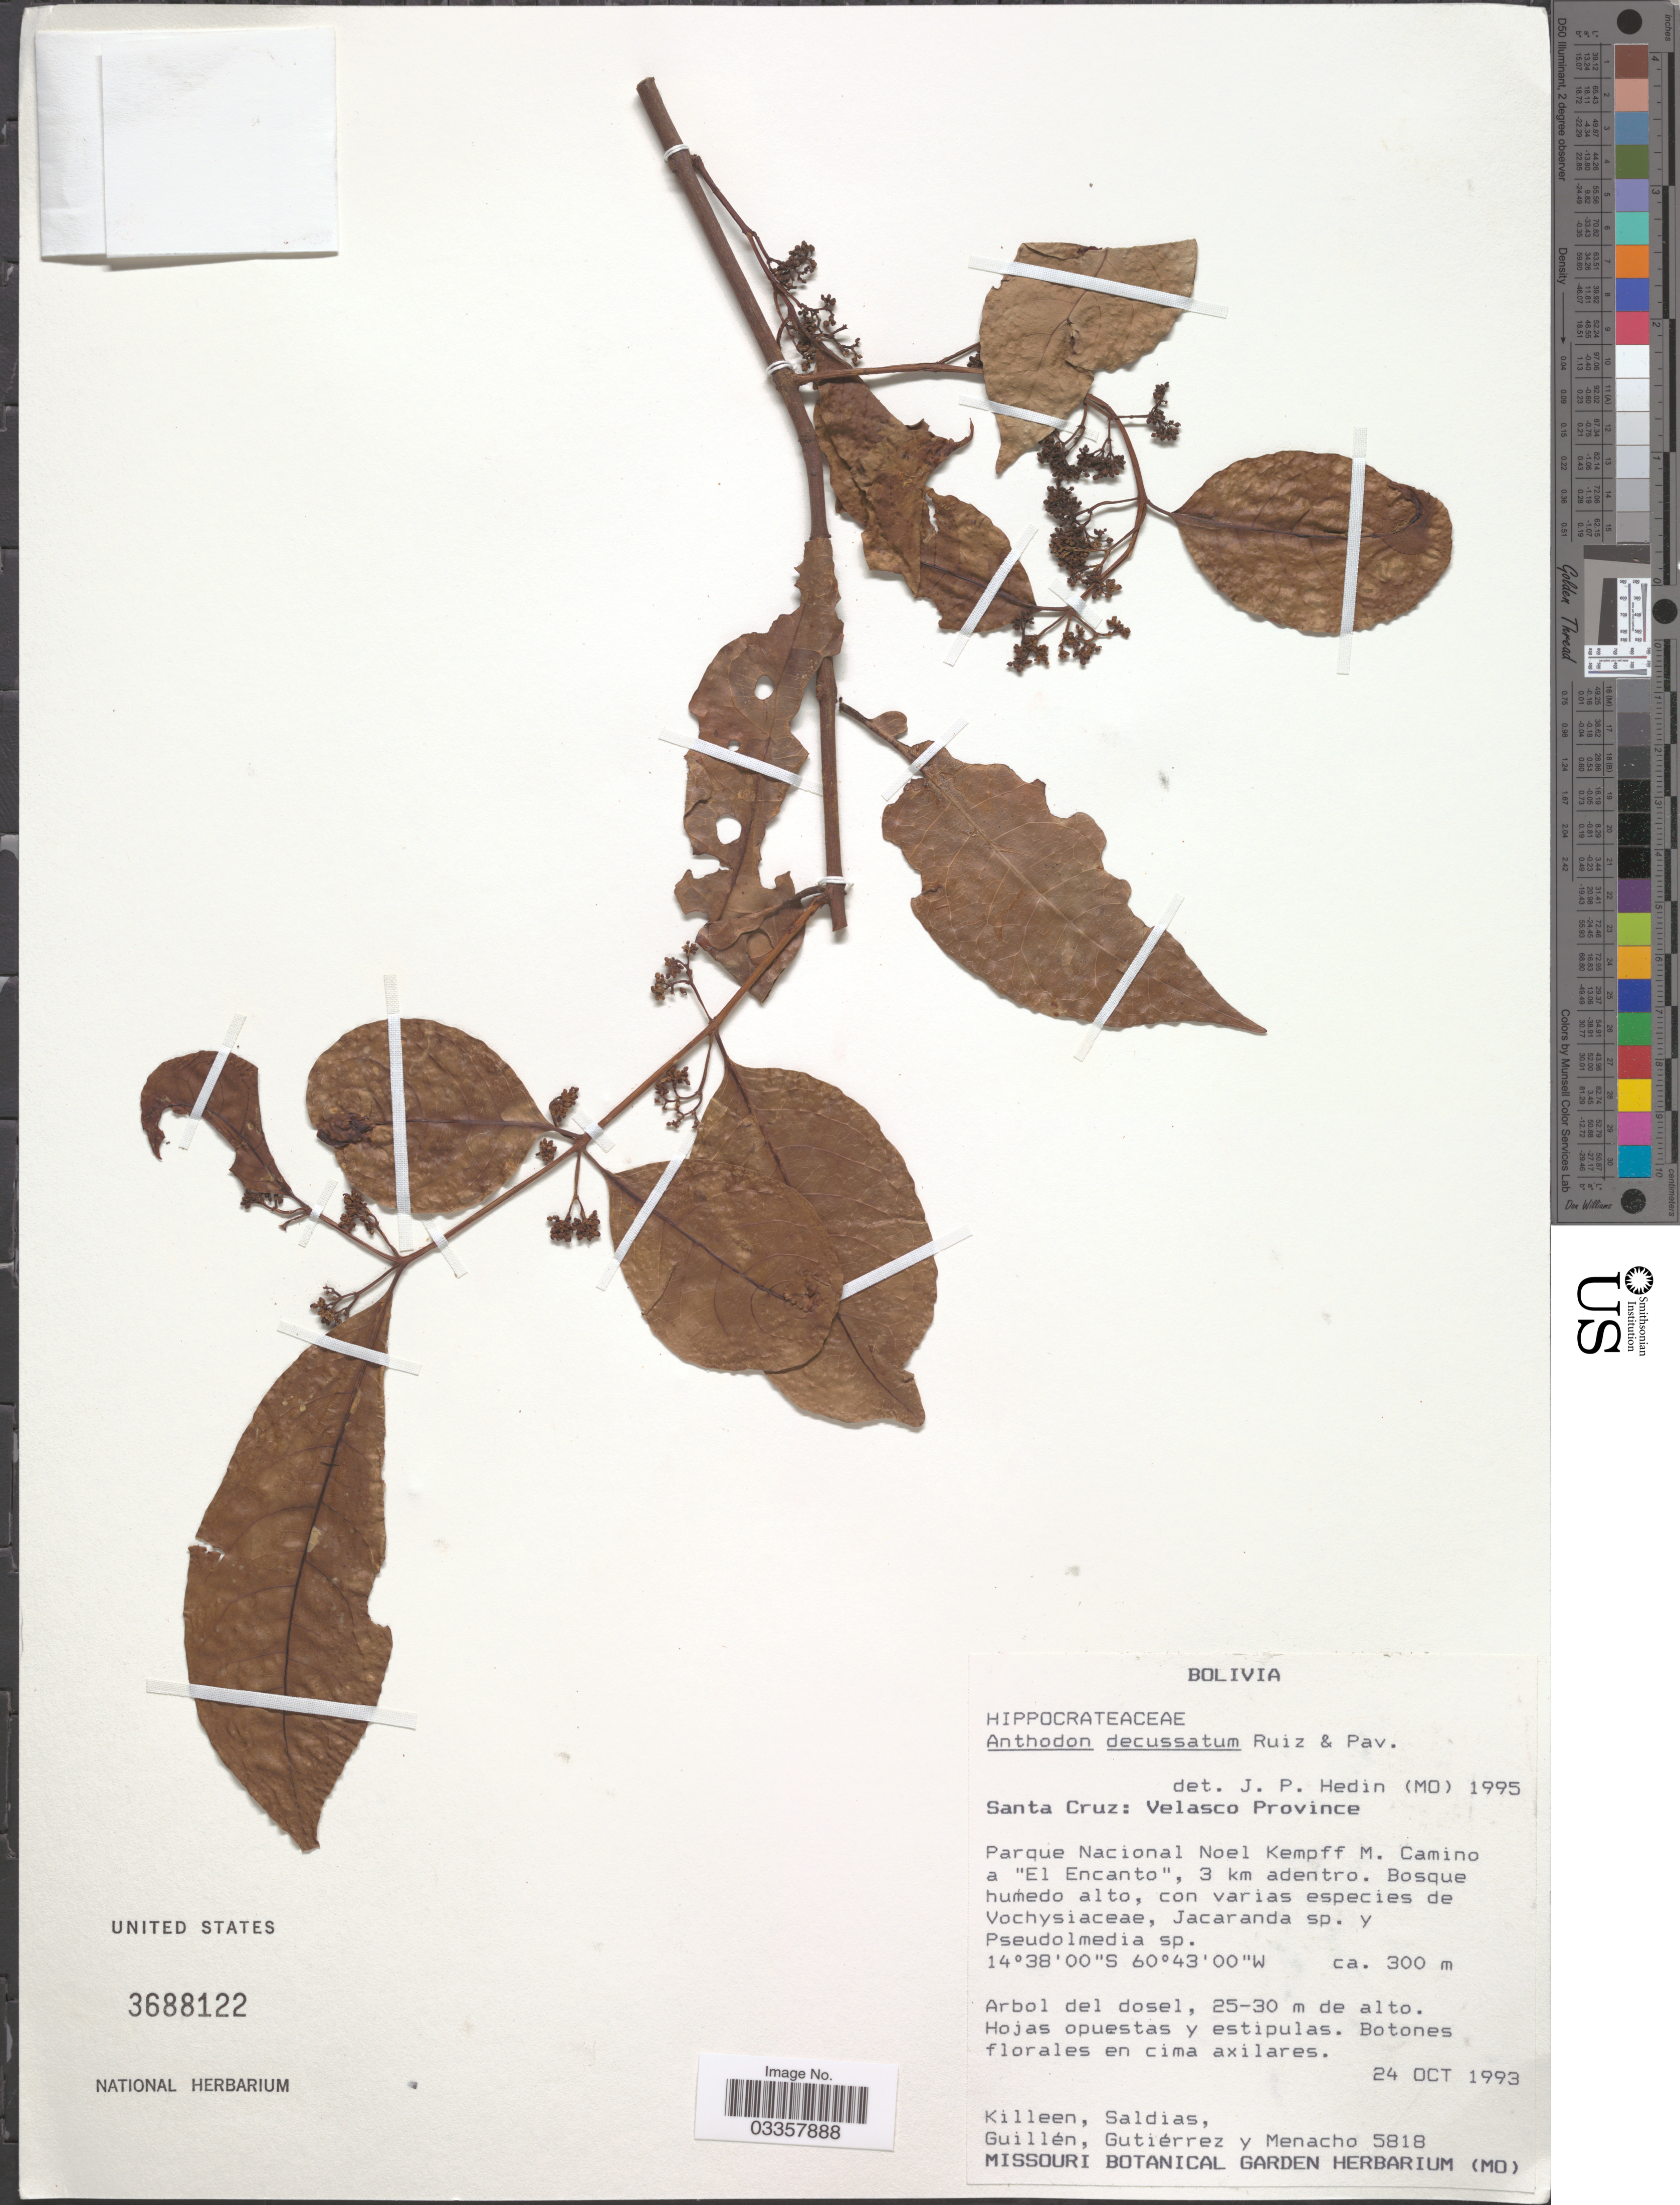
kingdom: Plantae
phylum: Tracheophyta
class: Magnoliopsida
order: Celastrales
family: Celastraceae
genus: Anthodon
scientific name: Anthodon decussatum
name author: Ruiz & Pav.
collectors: Killeen, --, -. Saldias, -- Guillen, Gutiérrez, -- & Menacho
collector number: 5818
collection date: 1993-10-24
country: Bolivia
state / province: Santa Cruz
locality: Velasco Province. Parque Nacional Noel Kempff M. Camino a "El Encanto", 3 km adentro.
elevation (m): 300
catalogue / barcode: US 3688122